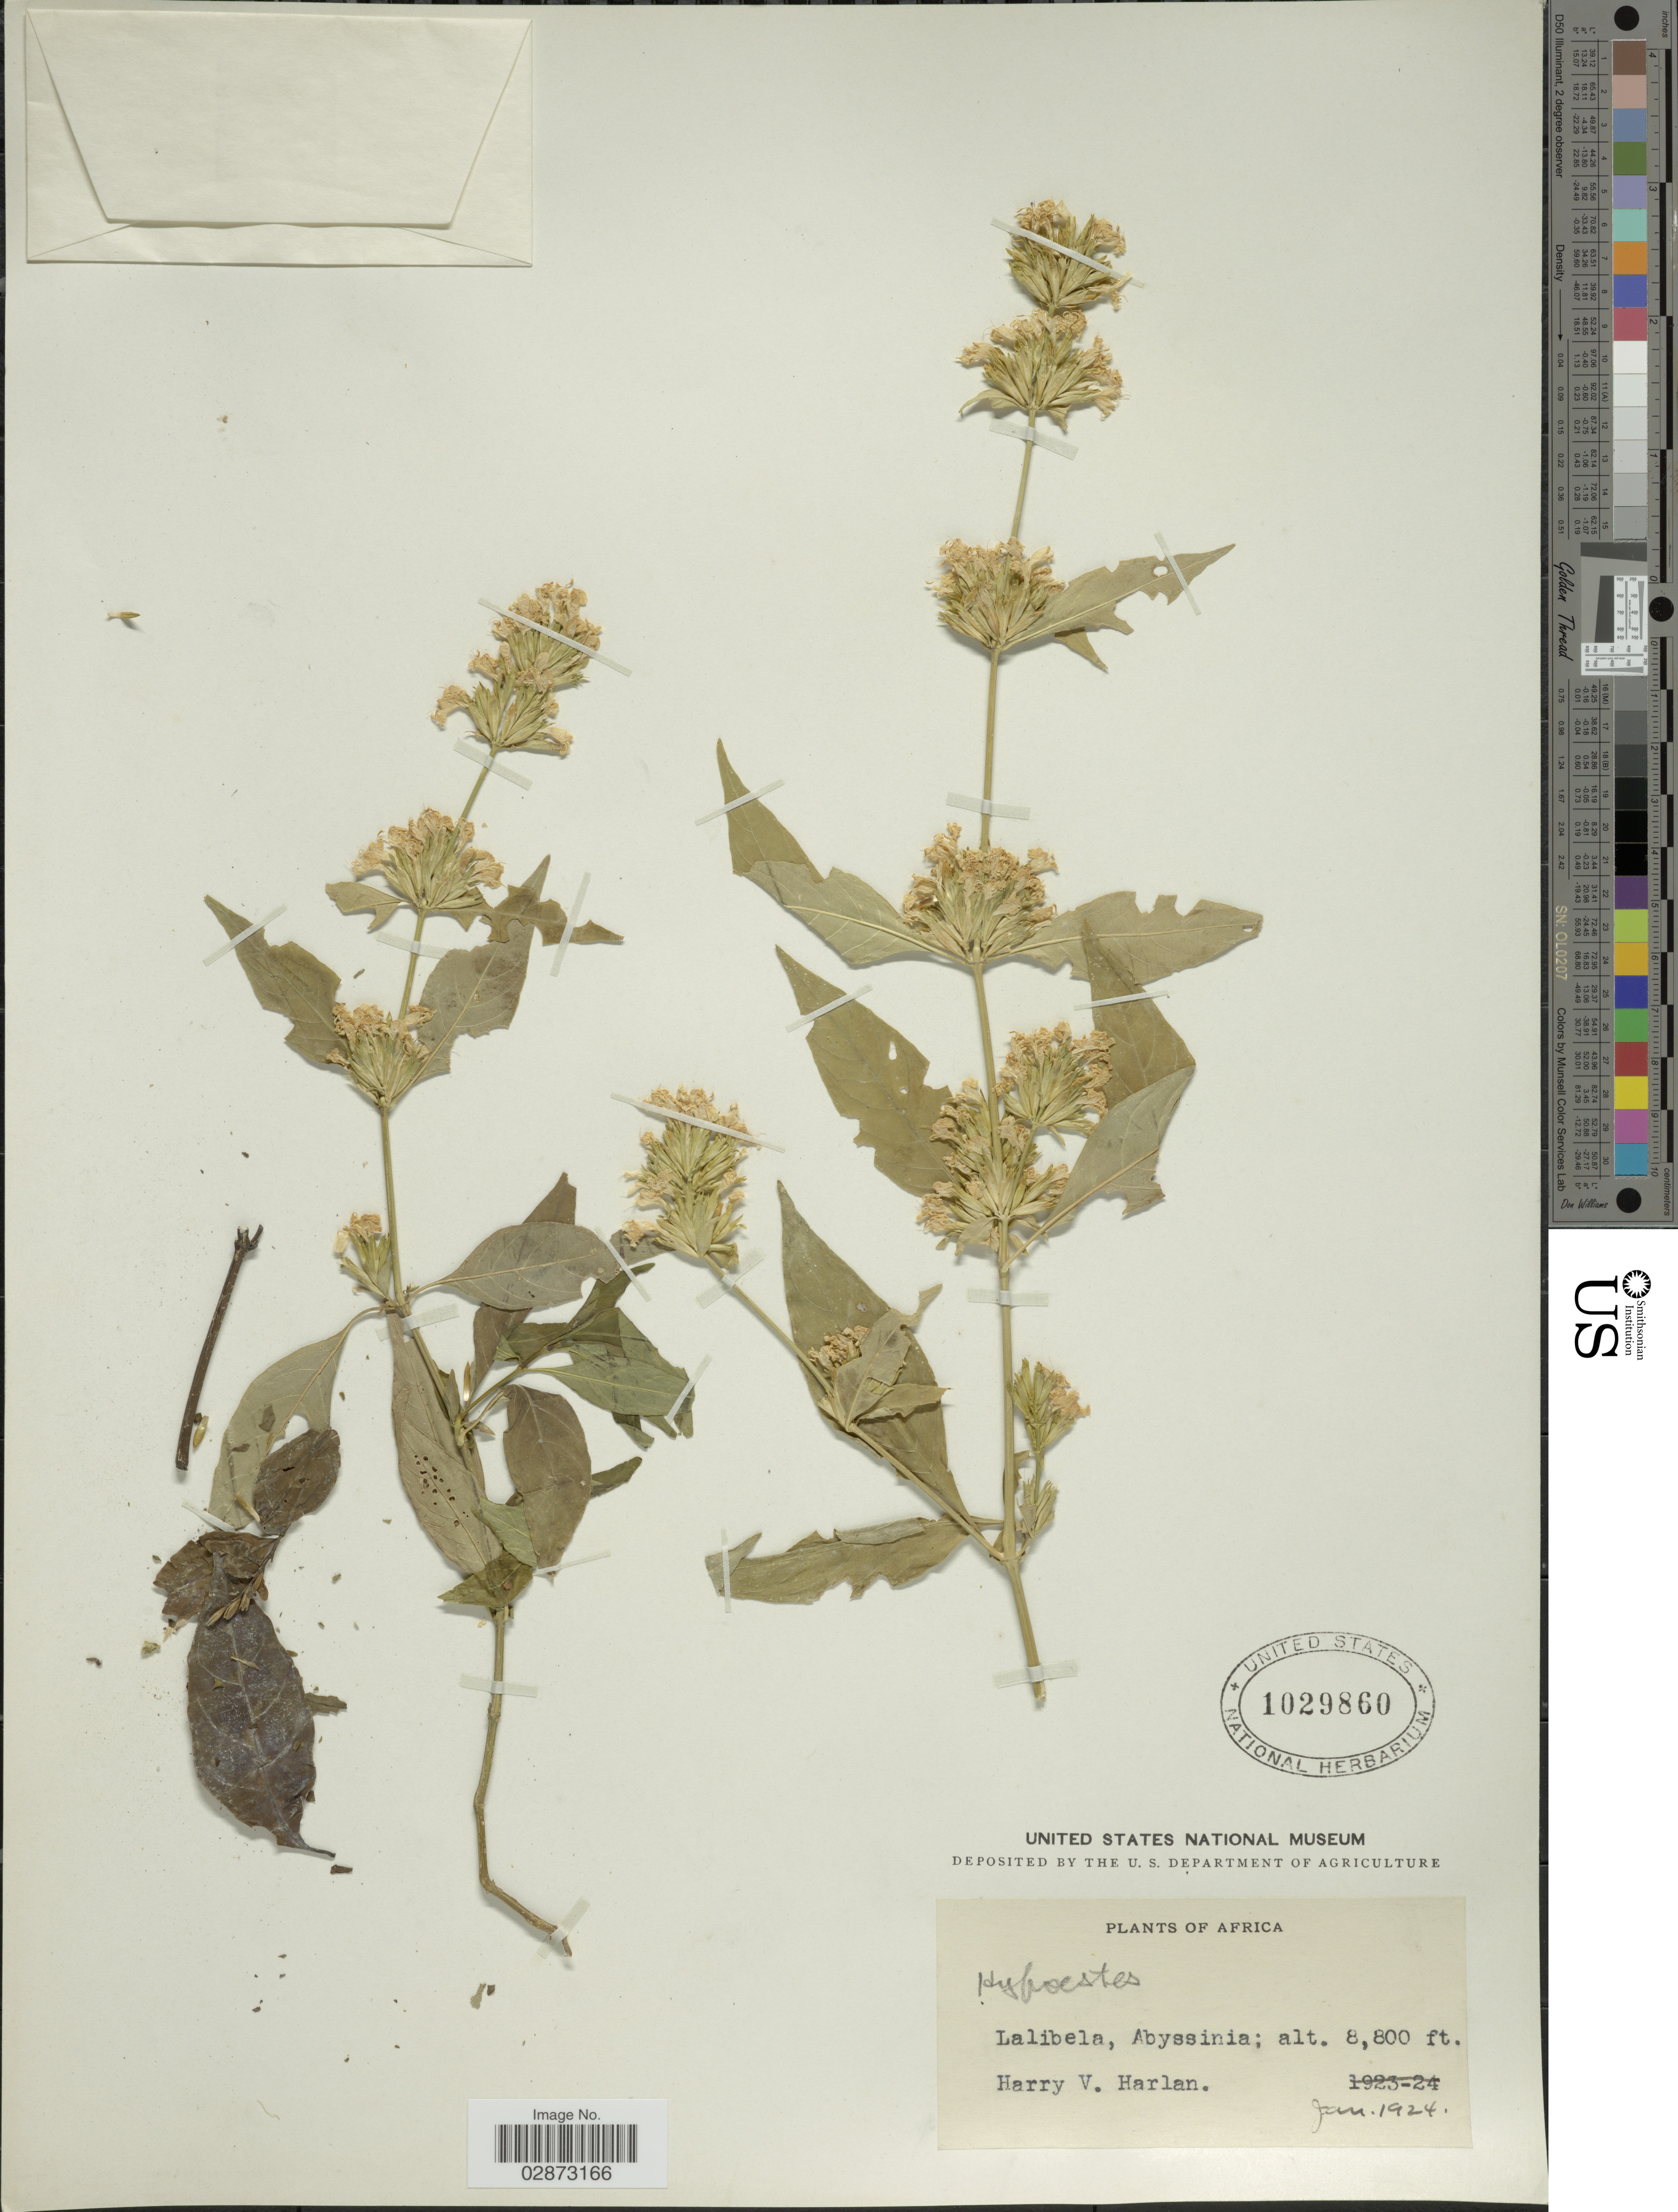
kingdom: Plantae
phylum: Tracheophyta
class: Magnoliopsida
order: Lamiales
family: Acanthaceae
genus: Hypoestes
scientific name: Hypoestes sp.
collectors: H. Harlan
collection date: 1924-01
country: Eritrea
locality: Lalibela, Abyssinia.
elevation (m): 2682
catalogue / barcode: US 1029860